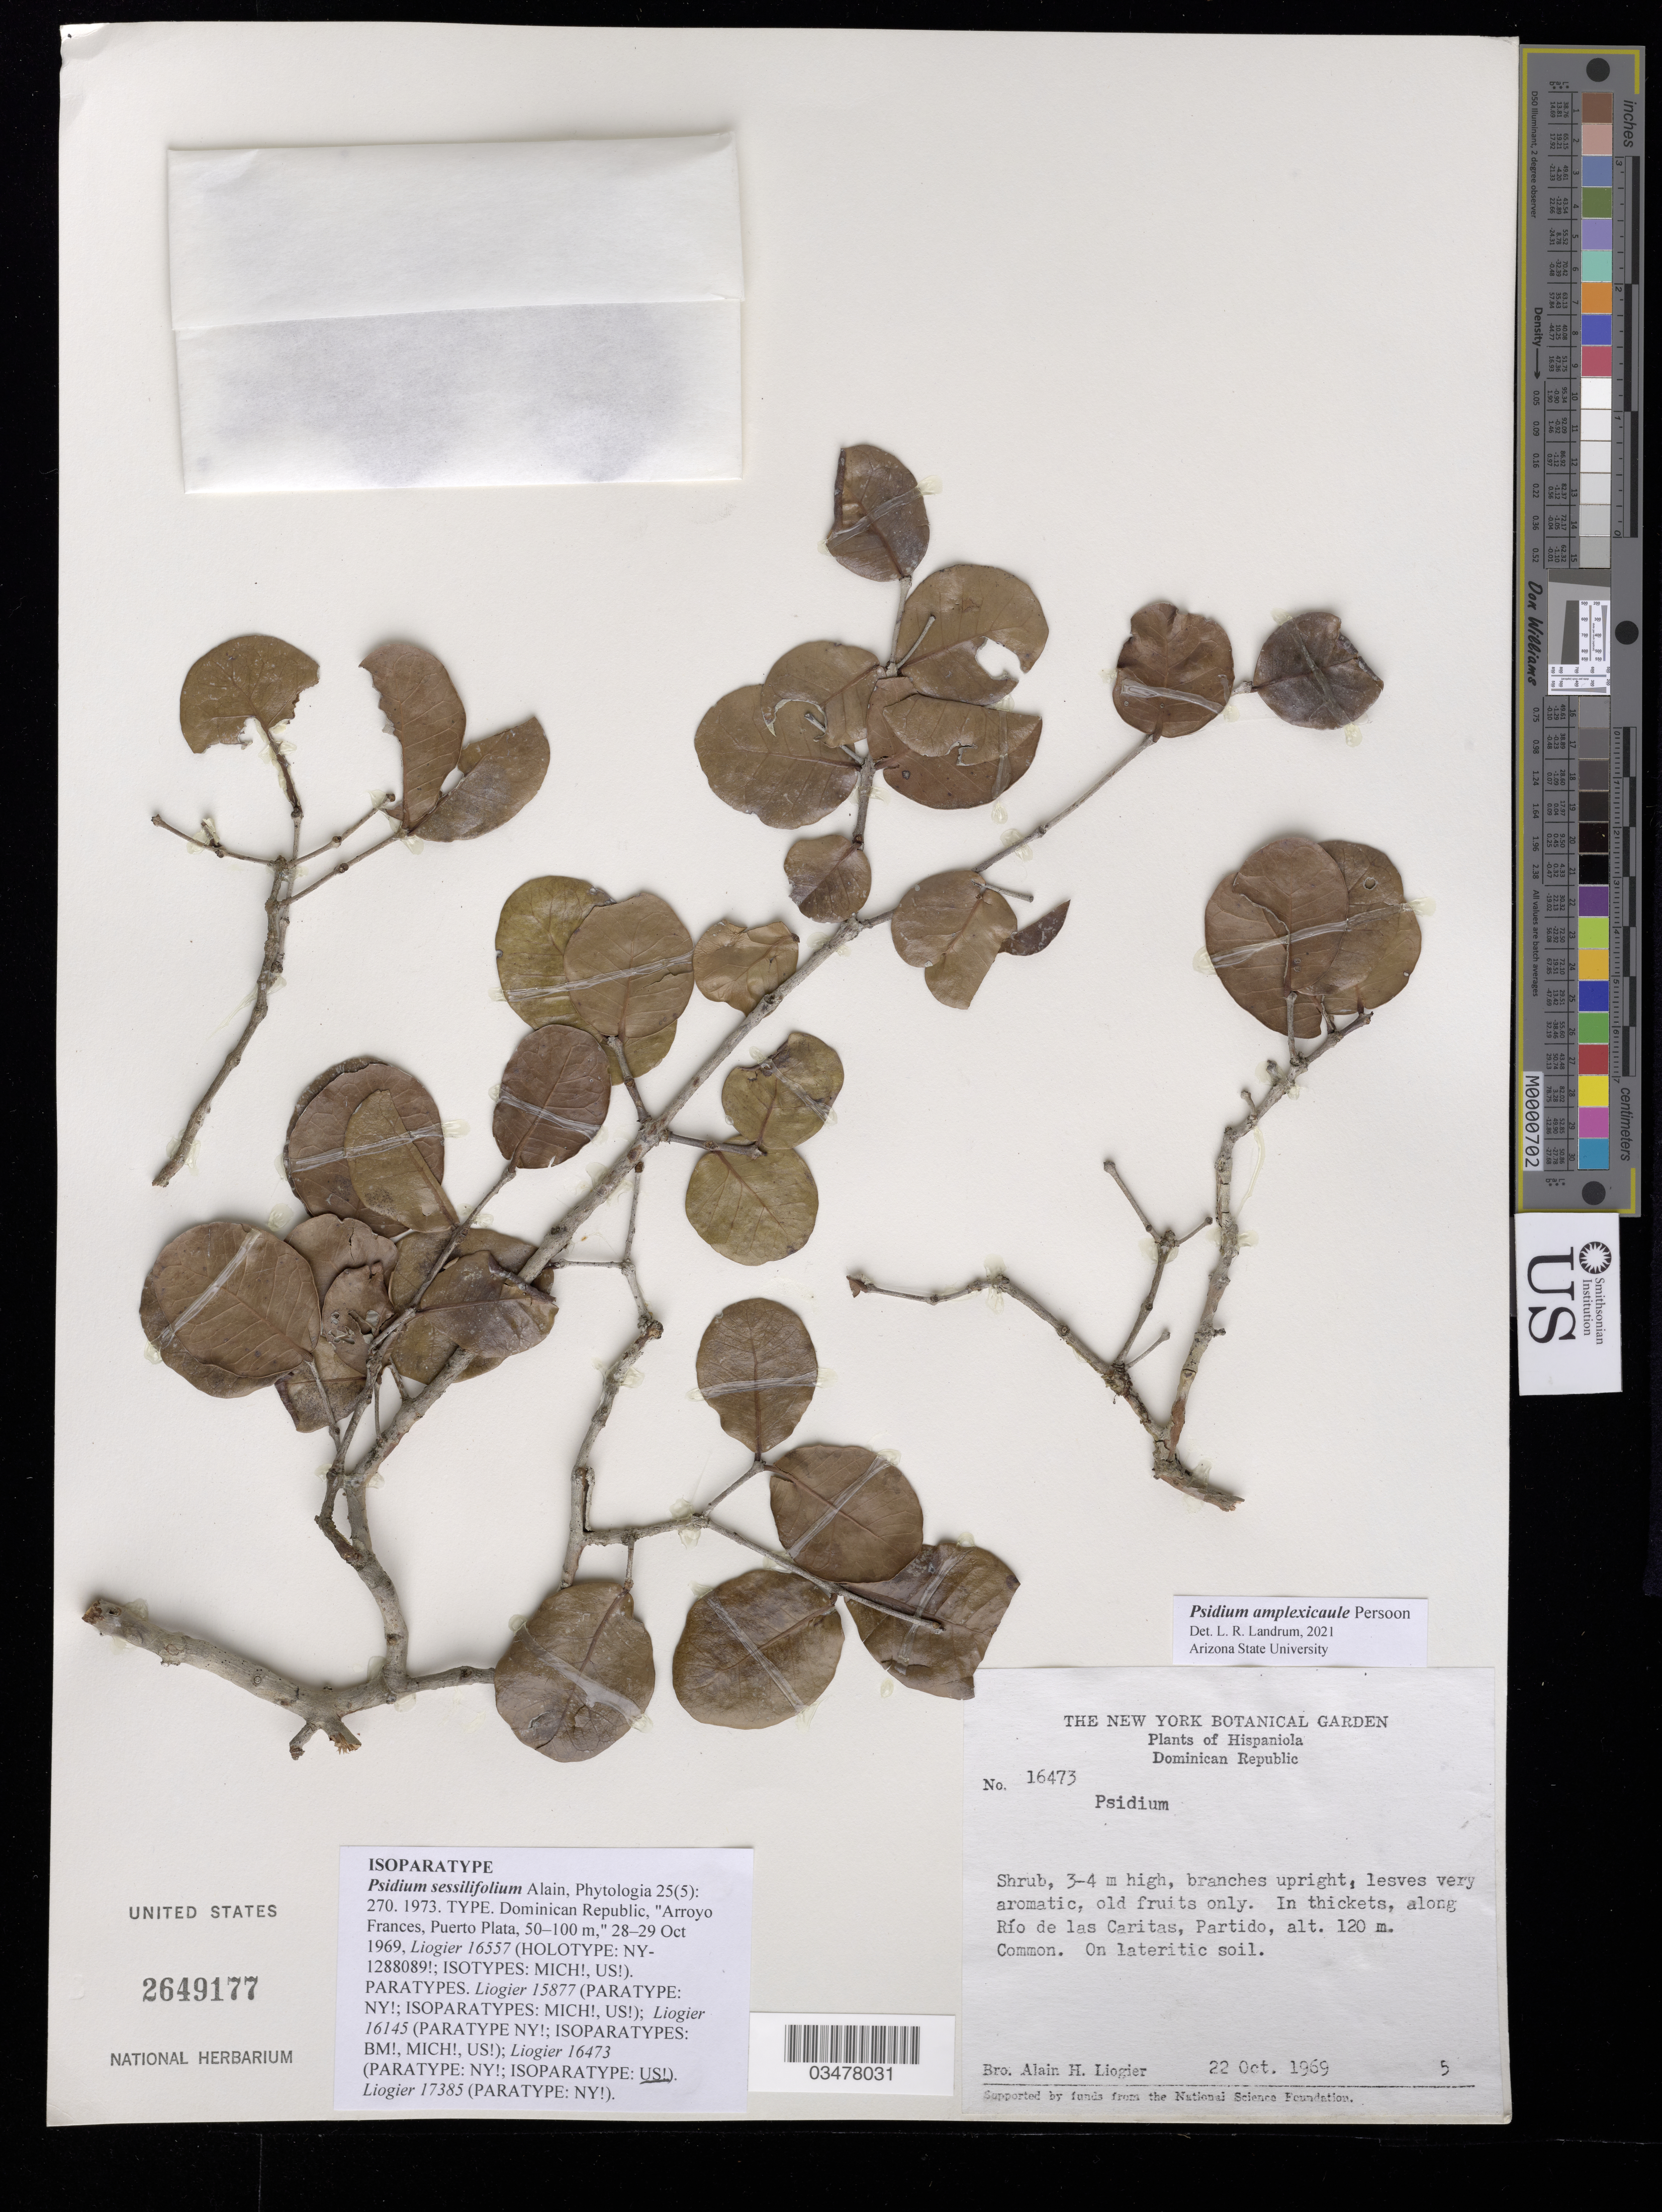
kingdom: Plantae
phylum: Tracheophyta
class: Magnoliopsida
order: Myrtales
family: Myrtaceae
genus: Psidium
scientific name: Psidium amplexicaule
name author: Pers.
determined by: Landrum, L. R.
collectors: A. H. Liogier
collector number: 16473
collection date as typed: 22 Oct 1969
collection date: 1969-10-22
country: Dominican Republic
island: Hispaniola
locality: Río de las Caritas, Partido, Dajabón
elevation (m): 120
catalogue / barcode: US 2649177